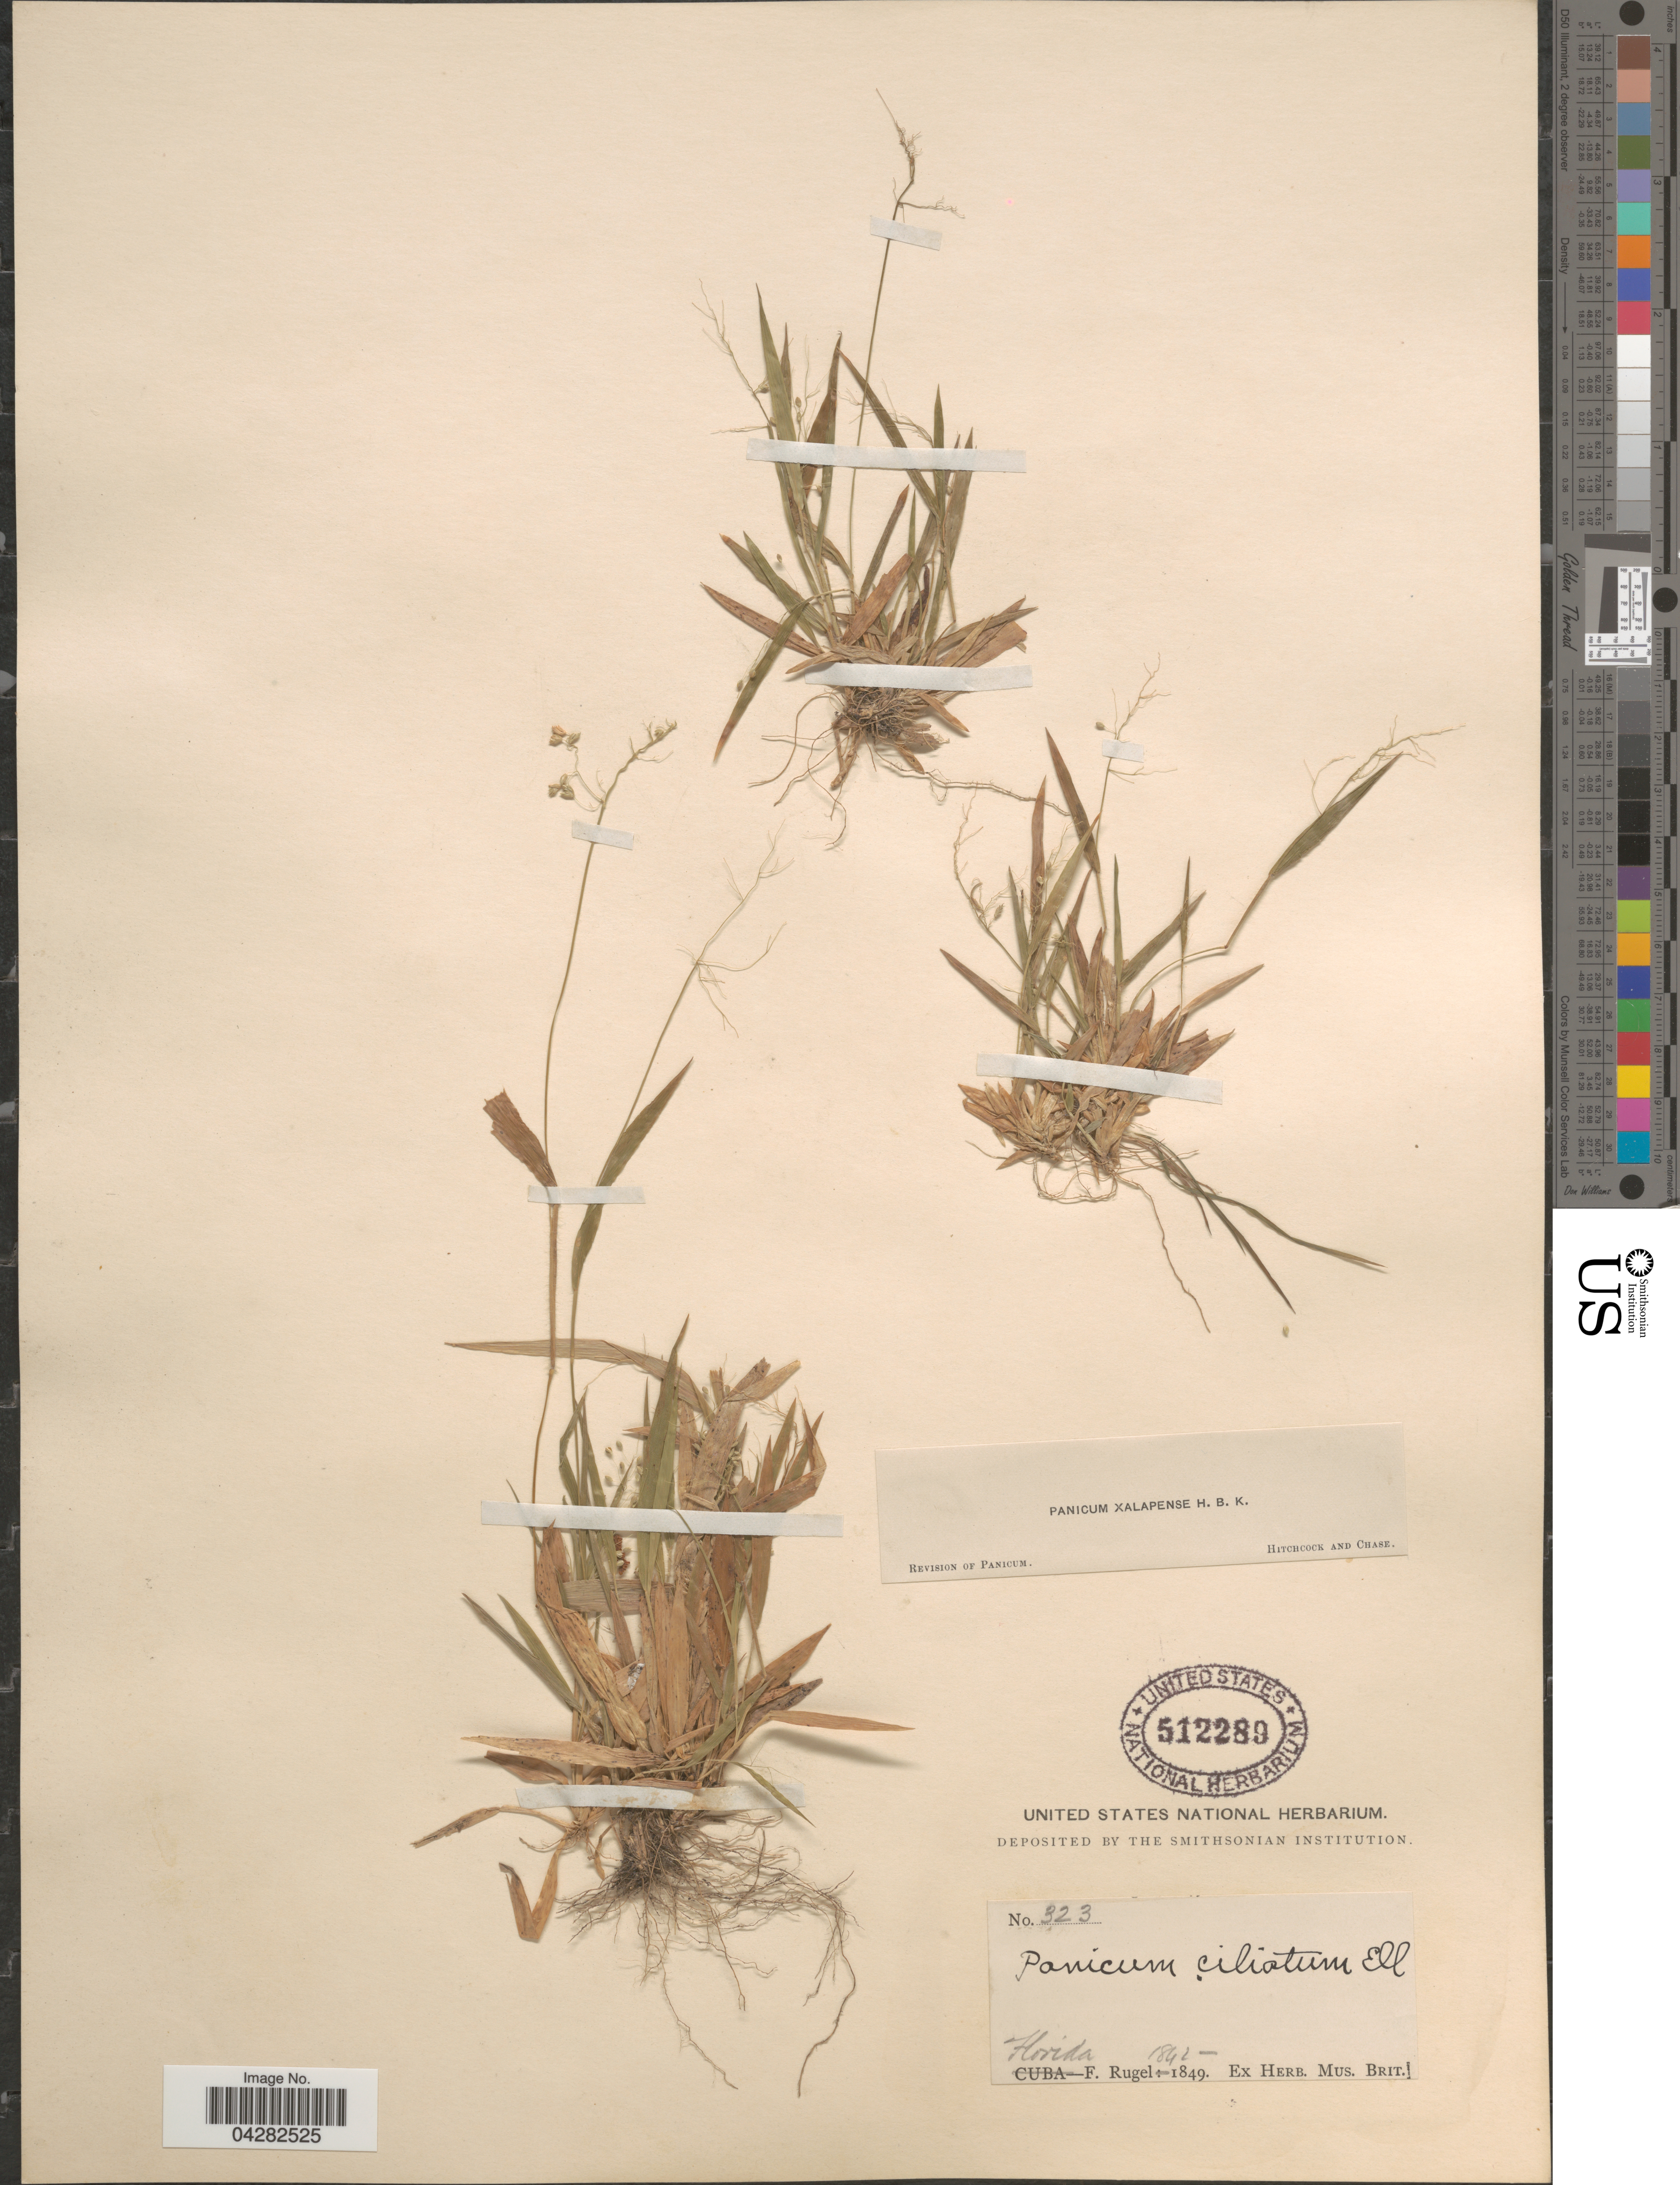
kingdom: Plantae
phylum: Tracheophyta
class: Liliopsida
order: Poales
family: Poaceae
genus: Dichanthelium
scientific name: Dichanthelium laxiflorum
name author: (Lam.) Gould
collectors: F. Rugel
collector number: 323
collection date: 1842/1849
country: United States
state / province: Florida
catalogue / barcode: US 512289